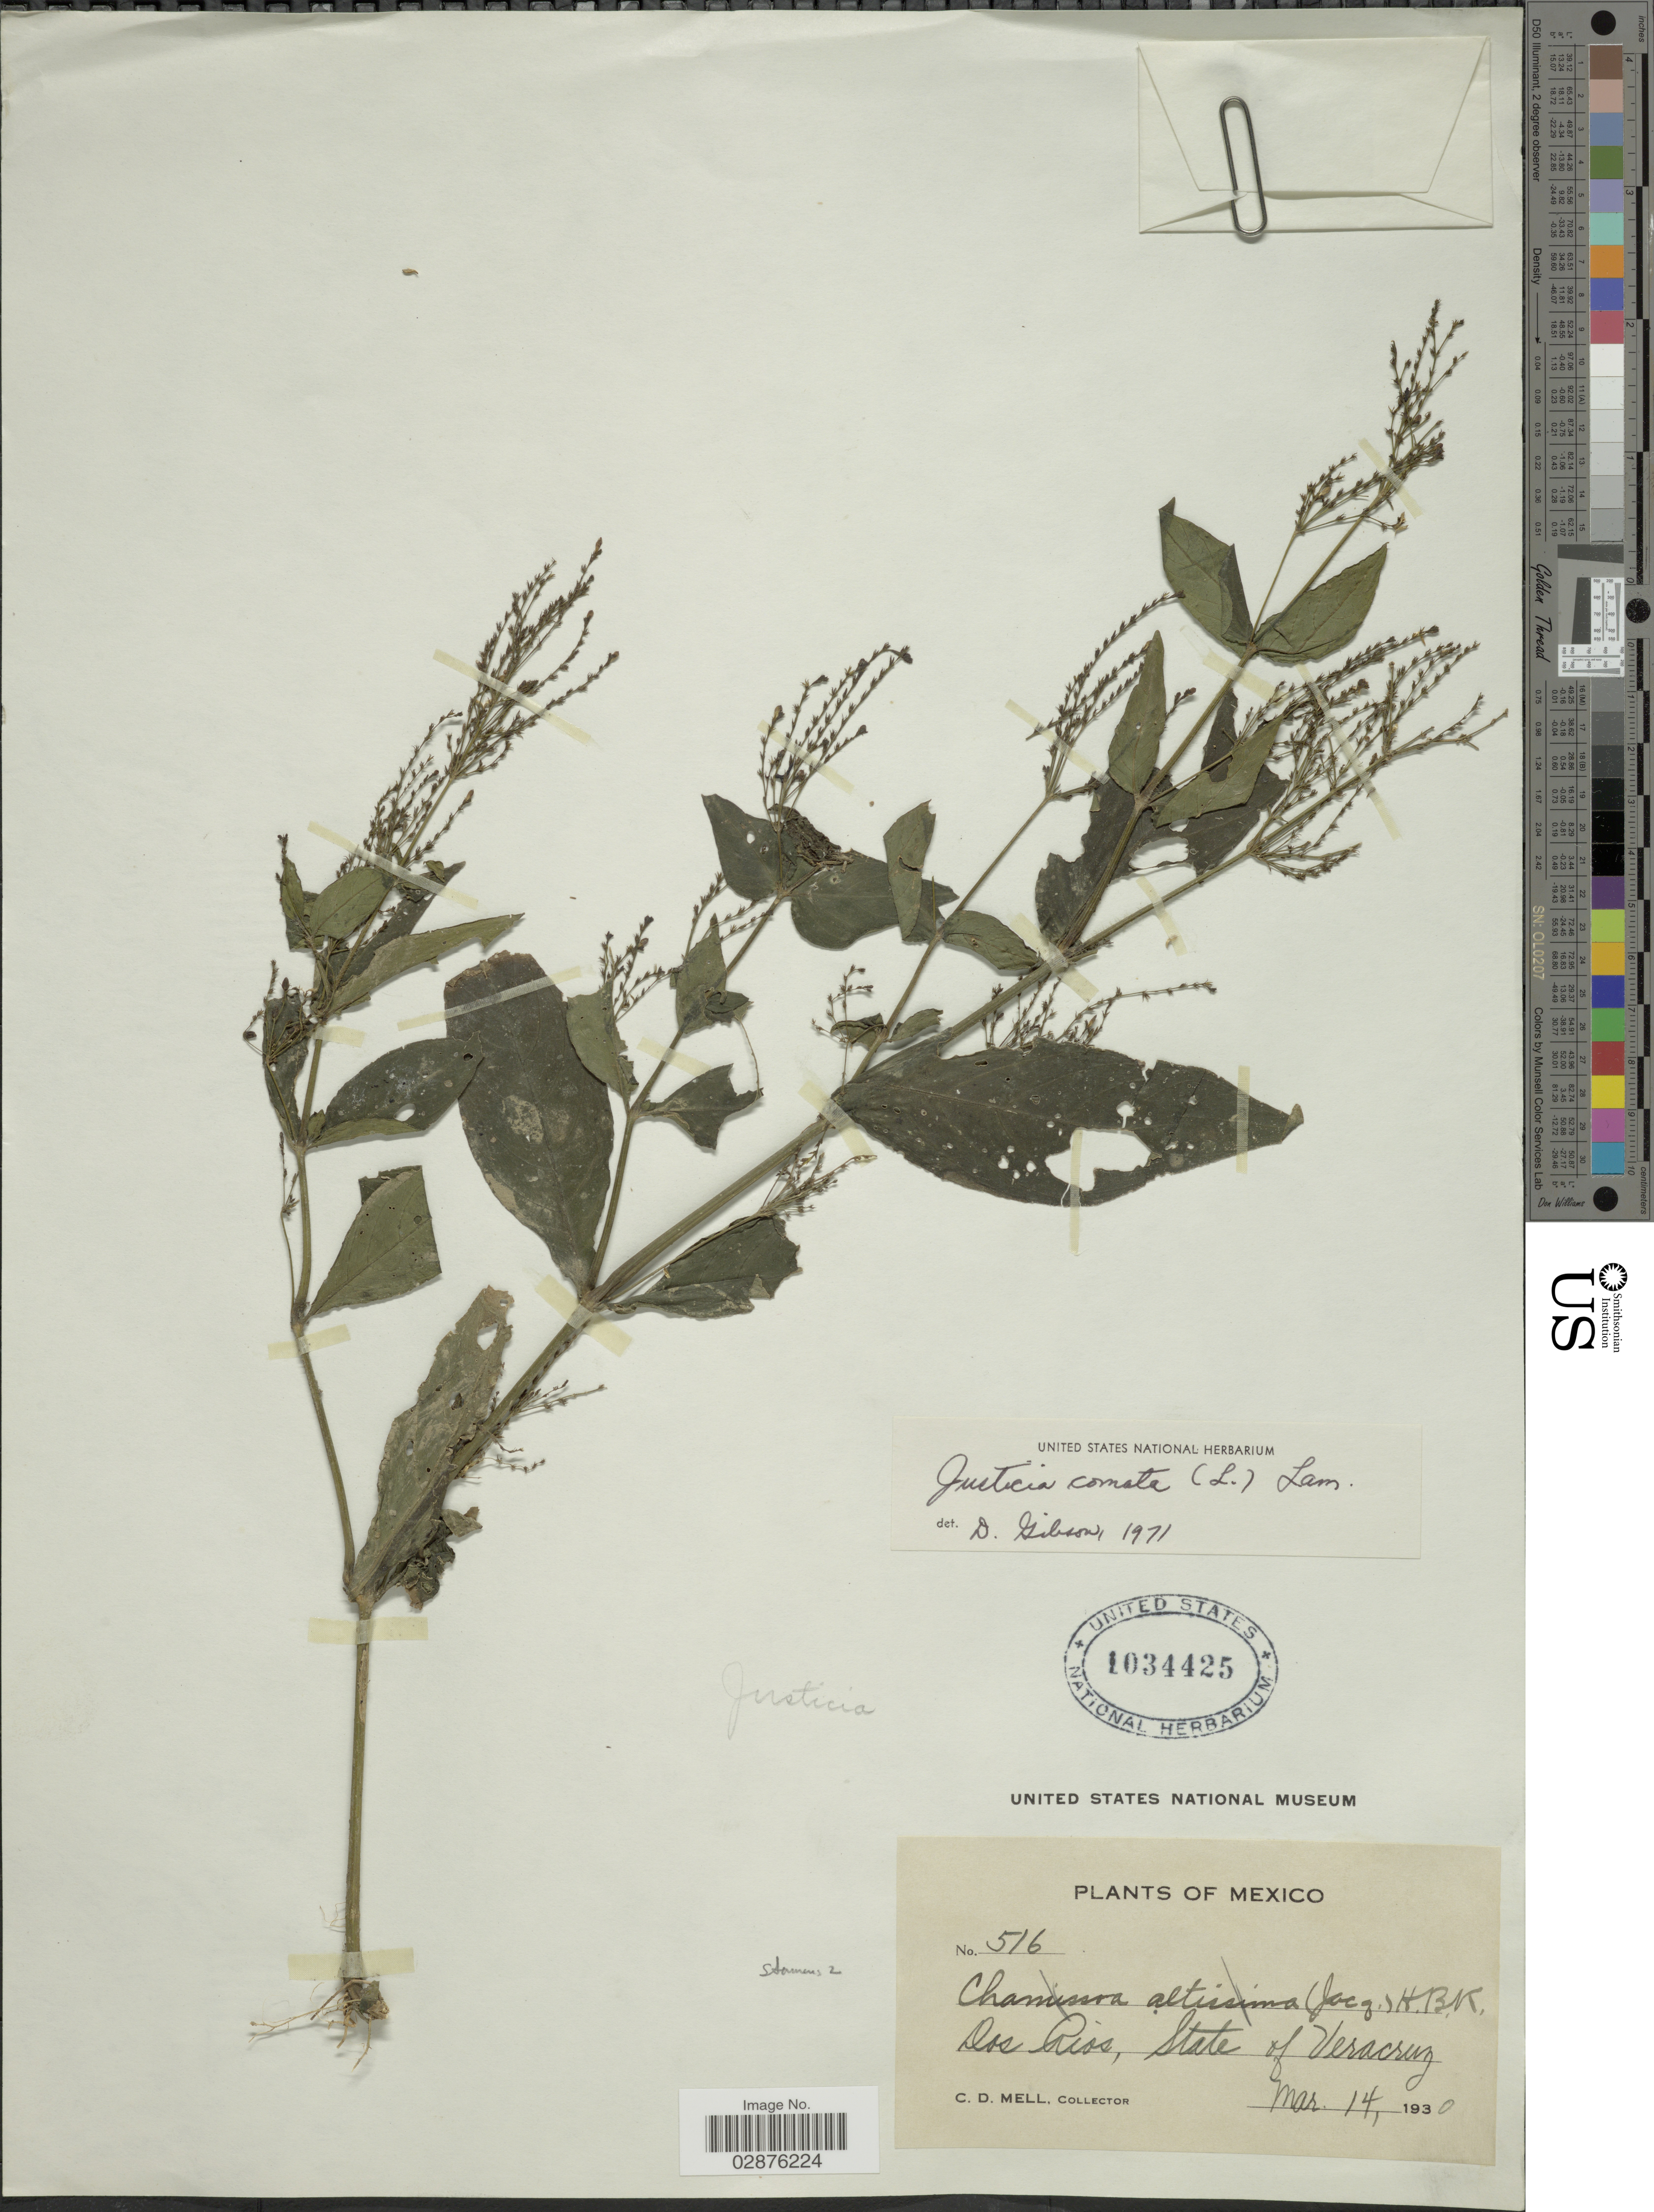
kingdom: Plantae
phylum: Tracheophyta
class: Magnoliopsida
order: Lamiales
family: Acanthaceae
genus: Justicia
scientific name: Justicia comata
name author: (L.) Lam.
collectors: C. D. Mell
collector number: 516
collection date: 1930-03-14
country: Mexico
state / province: Veracruz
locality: Dos Rios, State of Veracruz.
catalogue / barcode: US 1034425